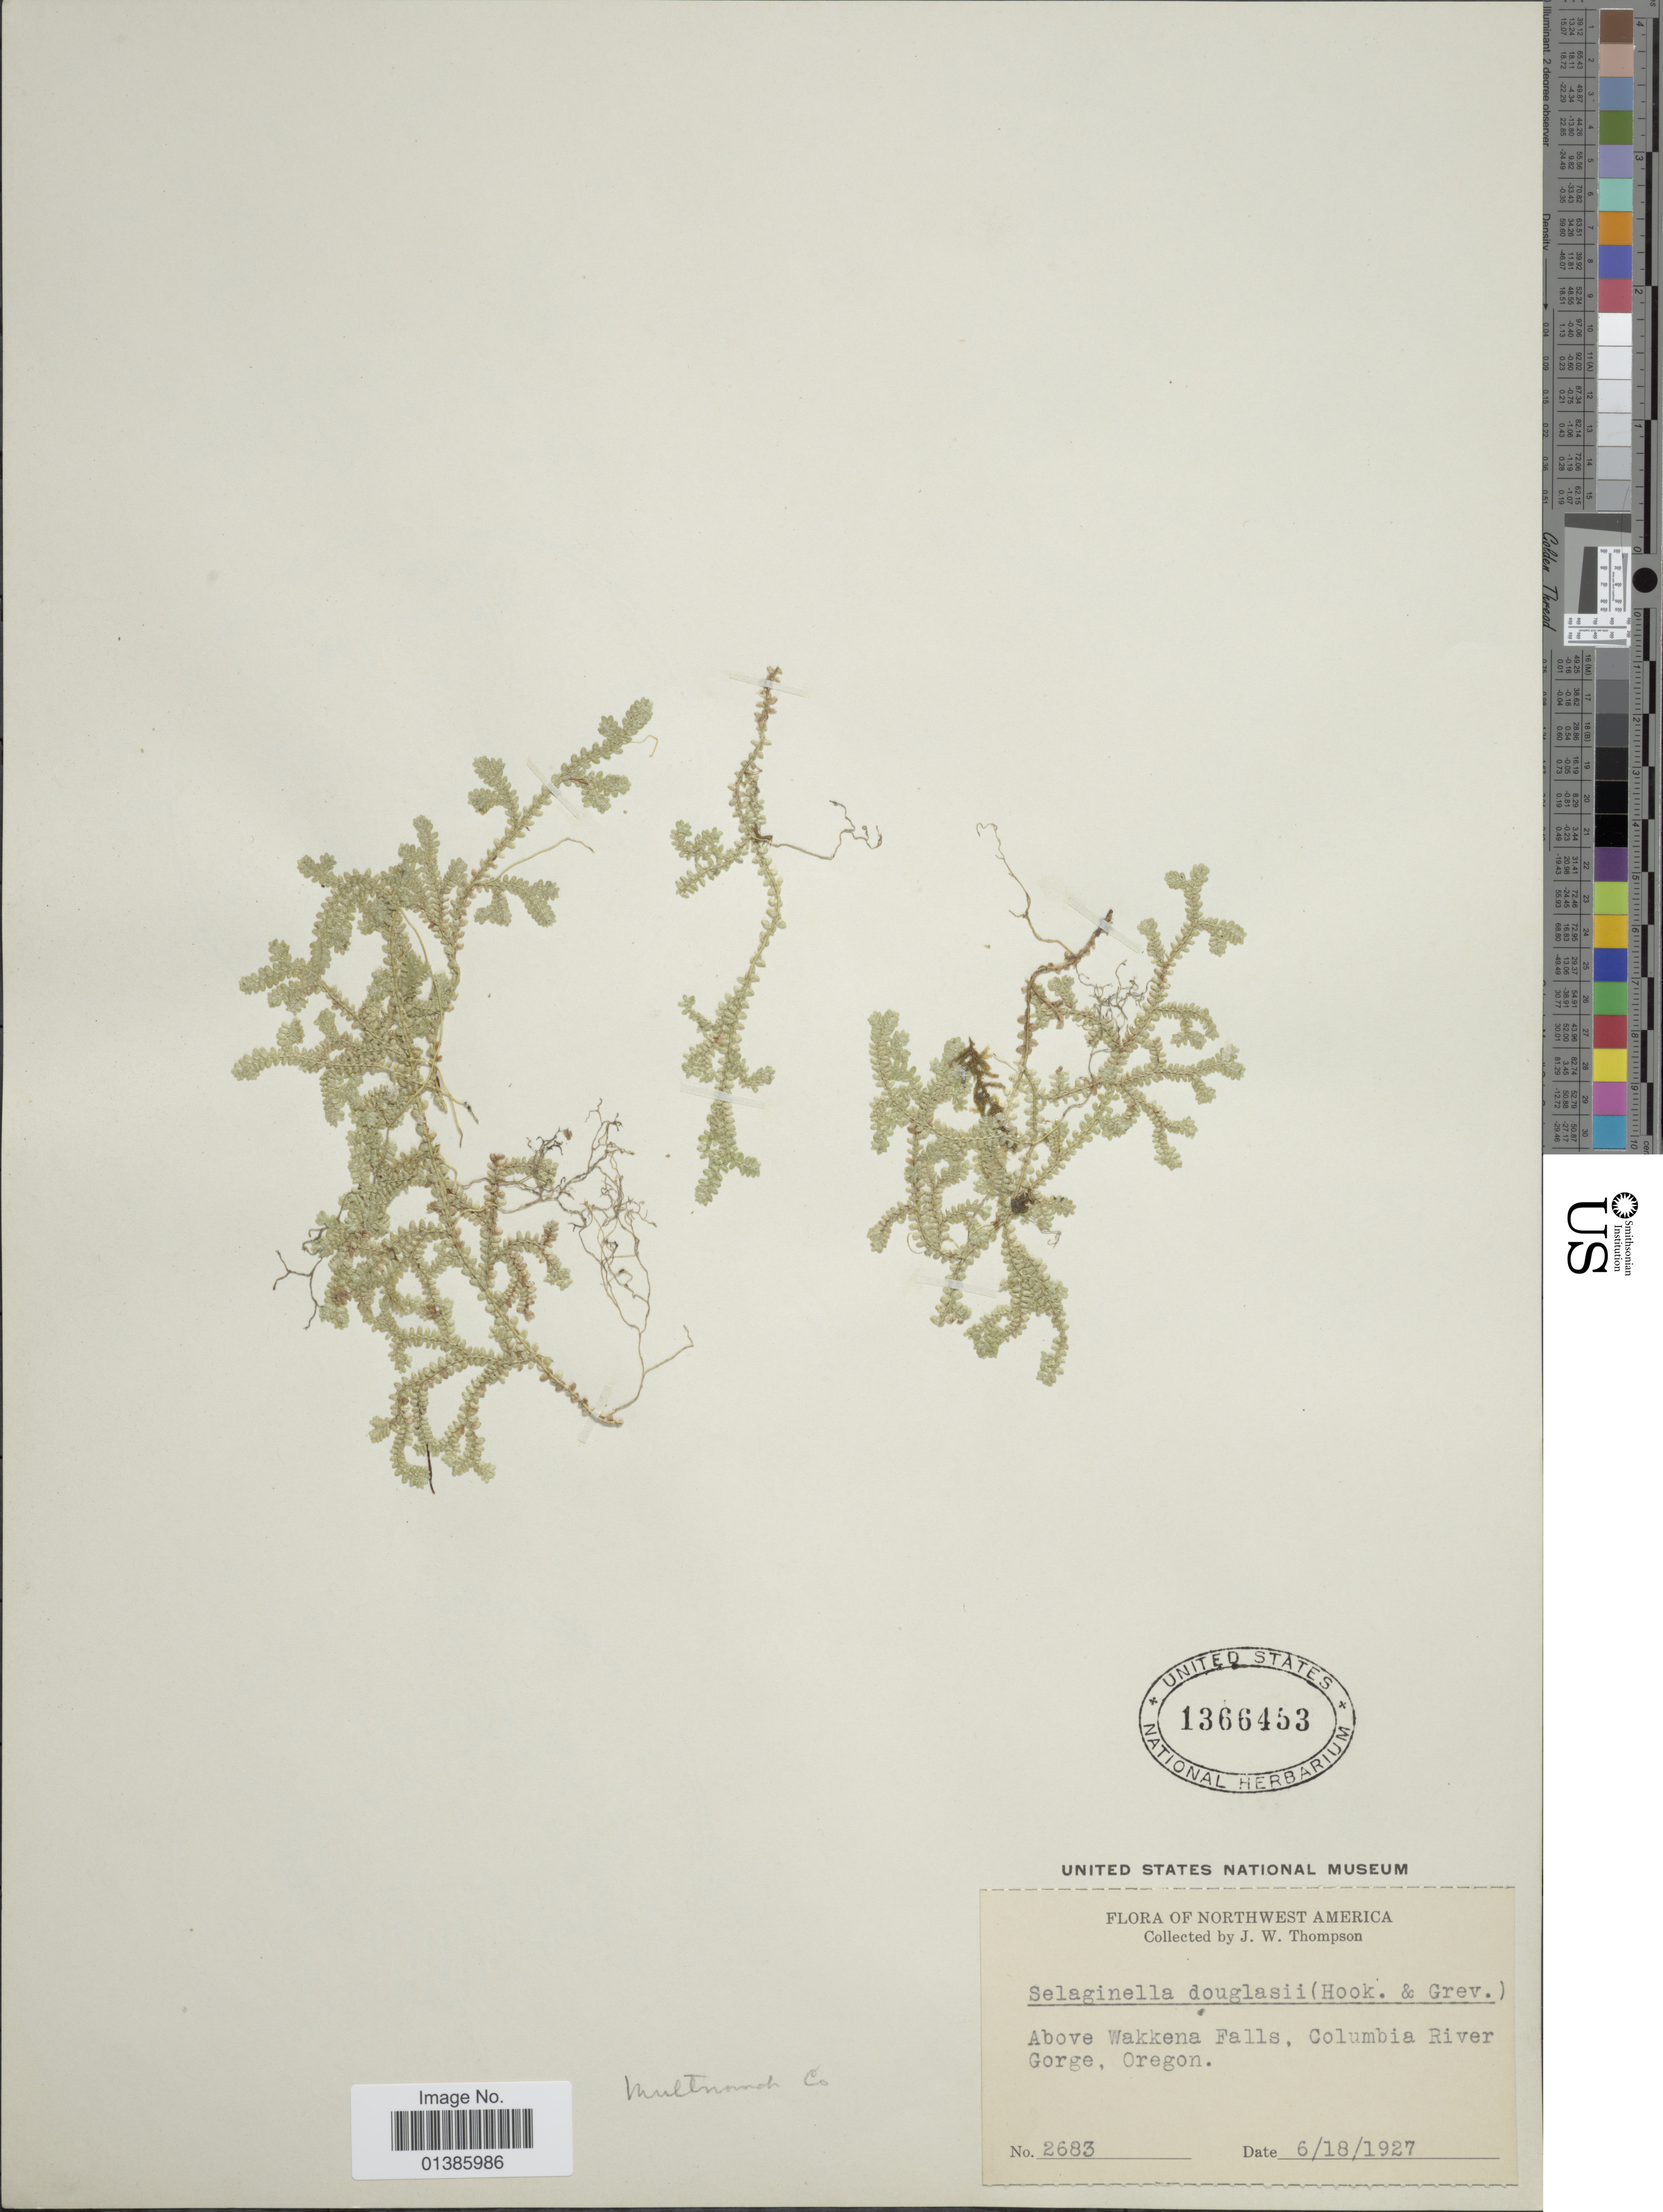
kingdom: Plantae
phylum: Tracheophyta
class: Lycopodiopsida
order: Selaginellales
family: Selaginellaceae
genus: Selaginella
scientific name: Selaginella douglasii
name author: (Hook. & Grev.) Spring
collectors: J. W. Thompson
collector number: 2683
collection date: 1927-06-18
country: United States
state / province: Oregon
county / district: Multnomah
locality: Above Wakkena Falls, Columbia River Gorge. Multnomah Co.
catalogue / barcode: US 1366453